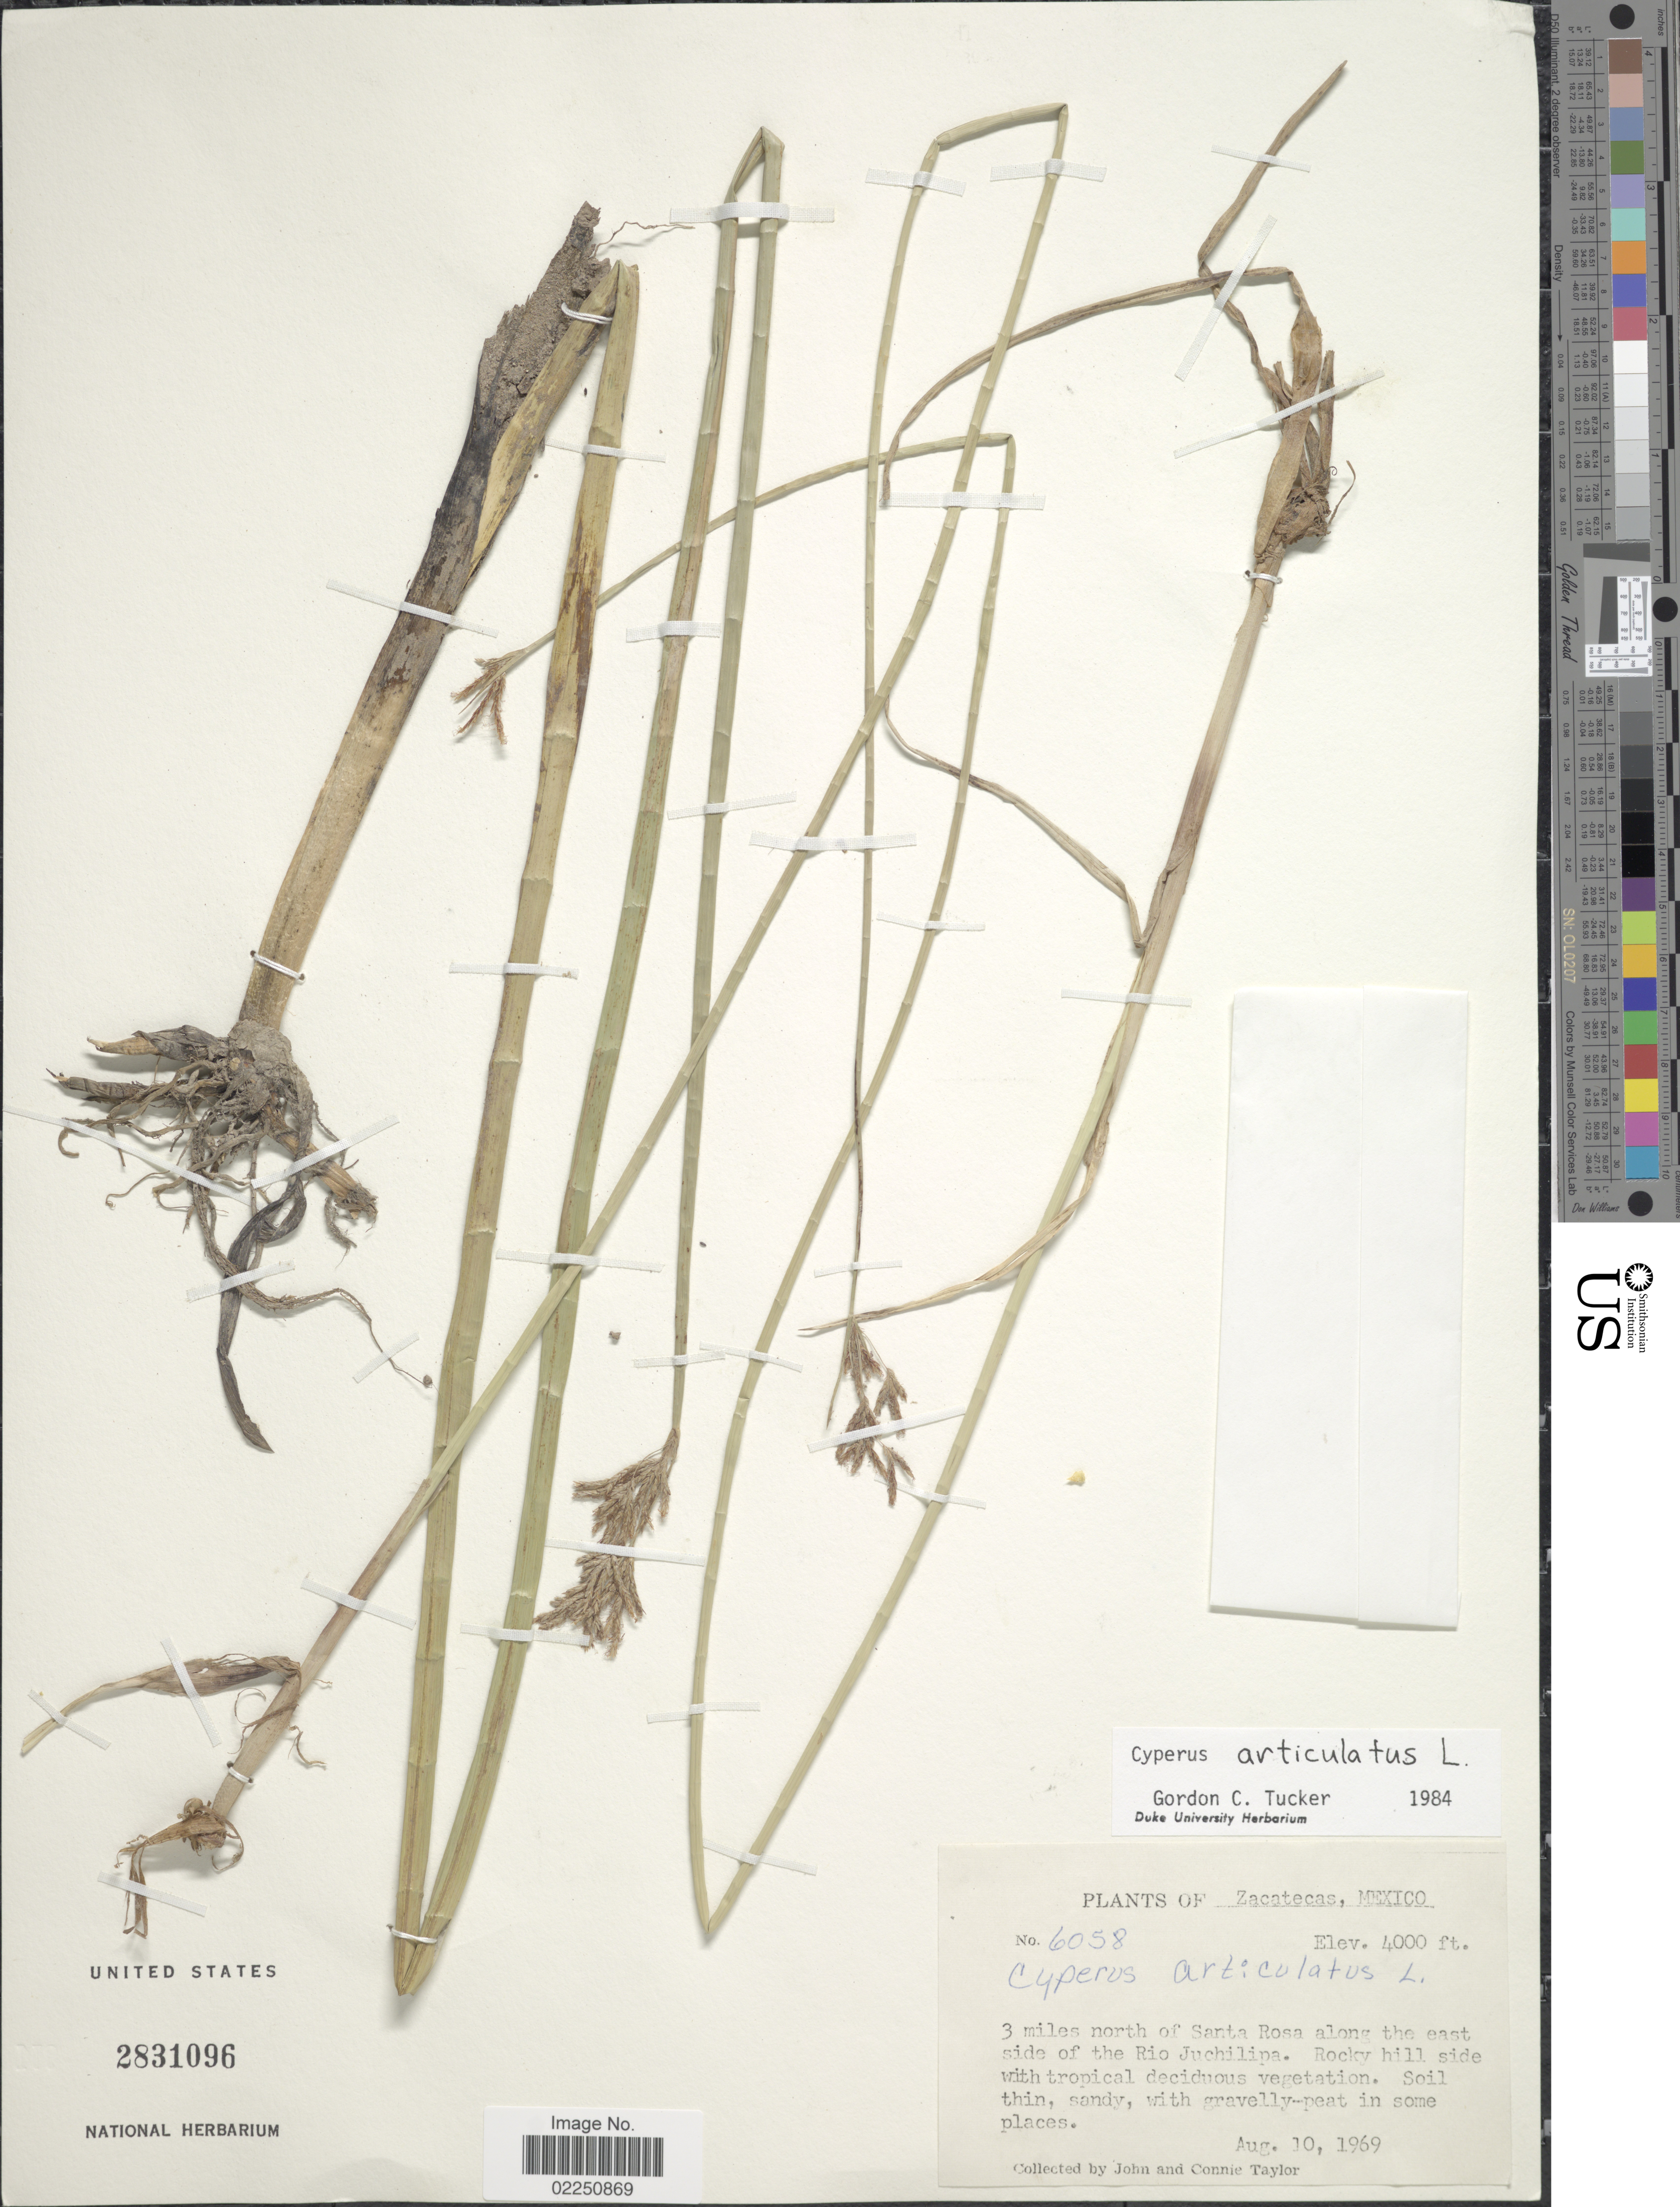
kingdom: Plantae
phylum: Tracheophyta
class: Liliopsida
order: Poales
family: Cyperaceae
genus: Cyperus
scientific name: Cyperus articulatus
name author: L.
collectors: J. Taylor & C. Taylor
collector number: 6058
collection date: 1969-08-10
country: Mexico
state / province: Zacatecas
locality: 3 miles north of Santa Rosa along the east side of the Rio Juchilipa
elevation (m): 1219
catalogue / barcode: US 2831096